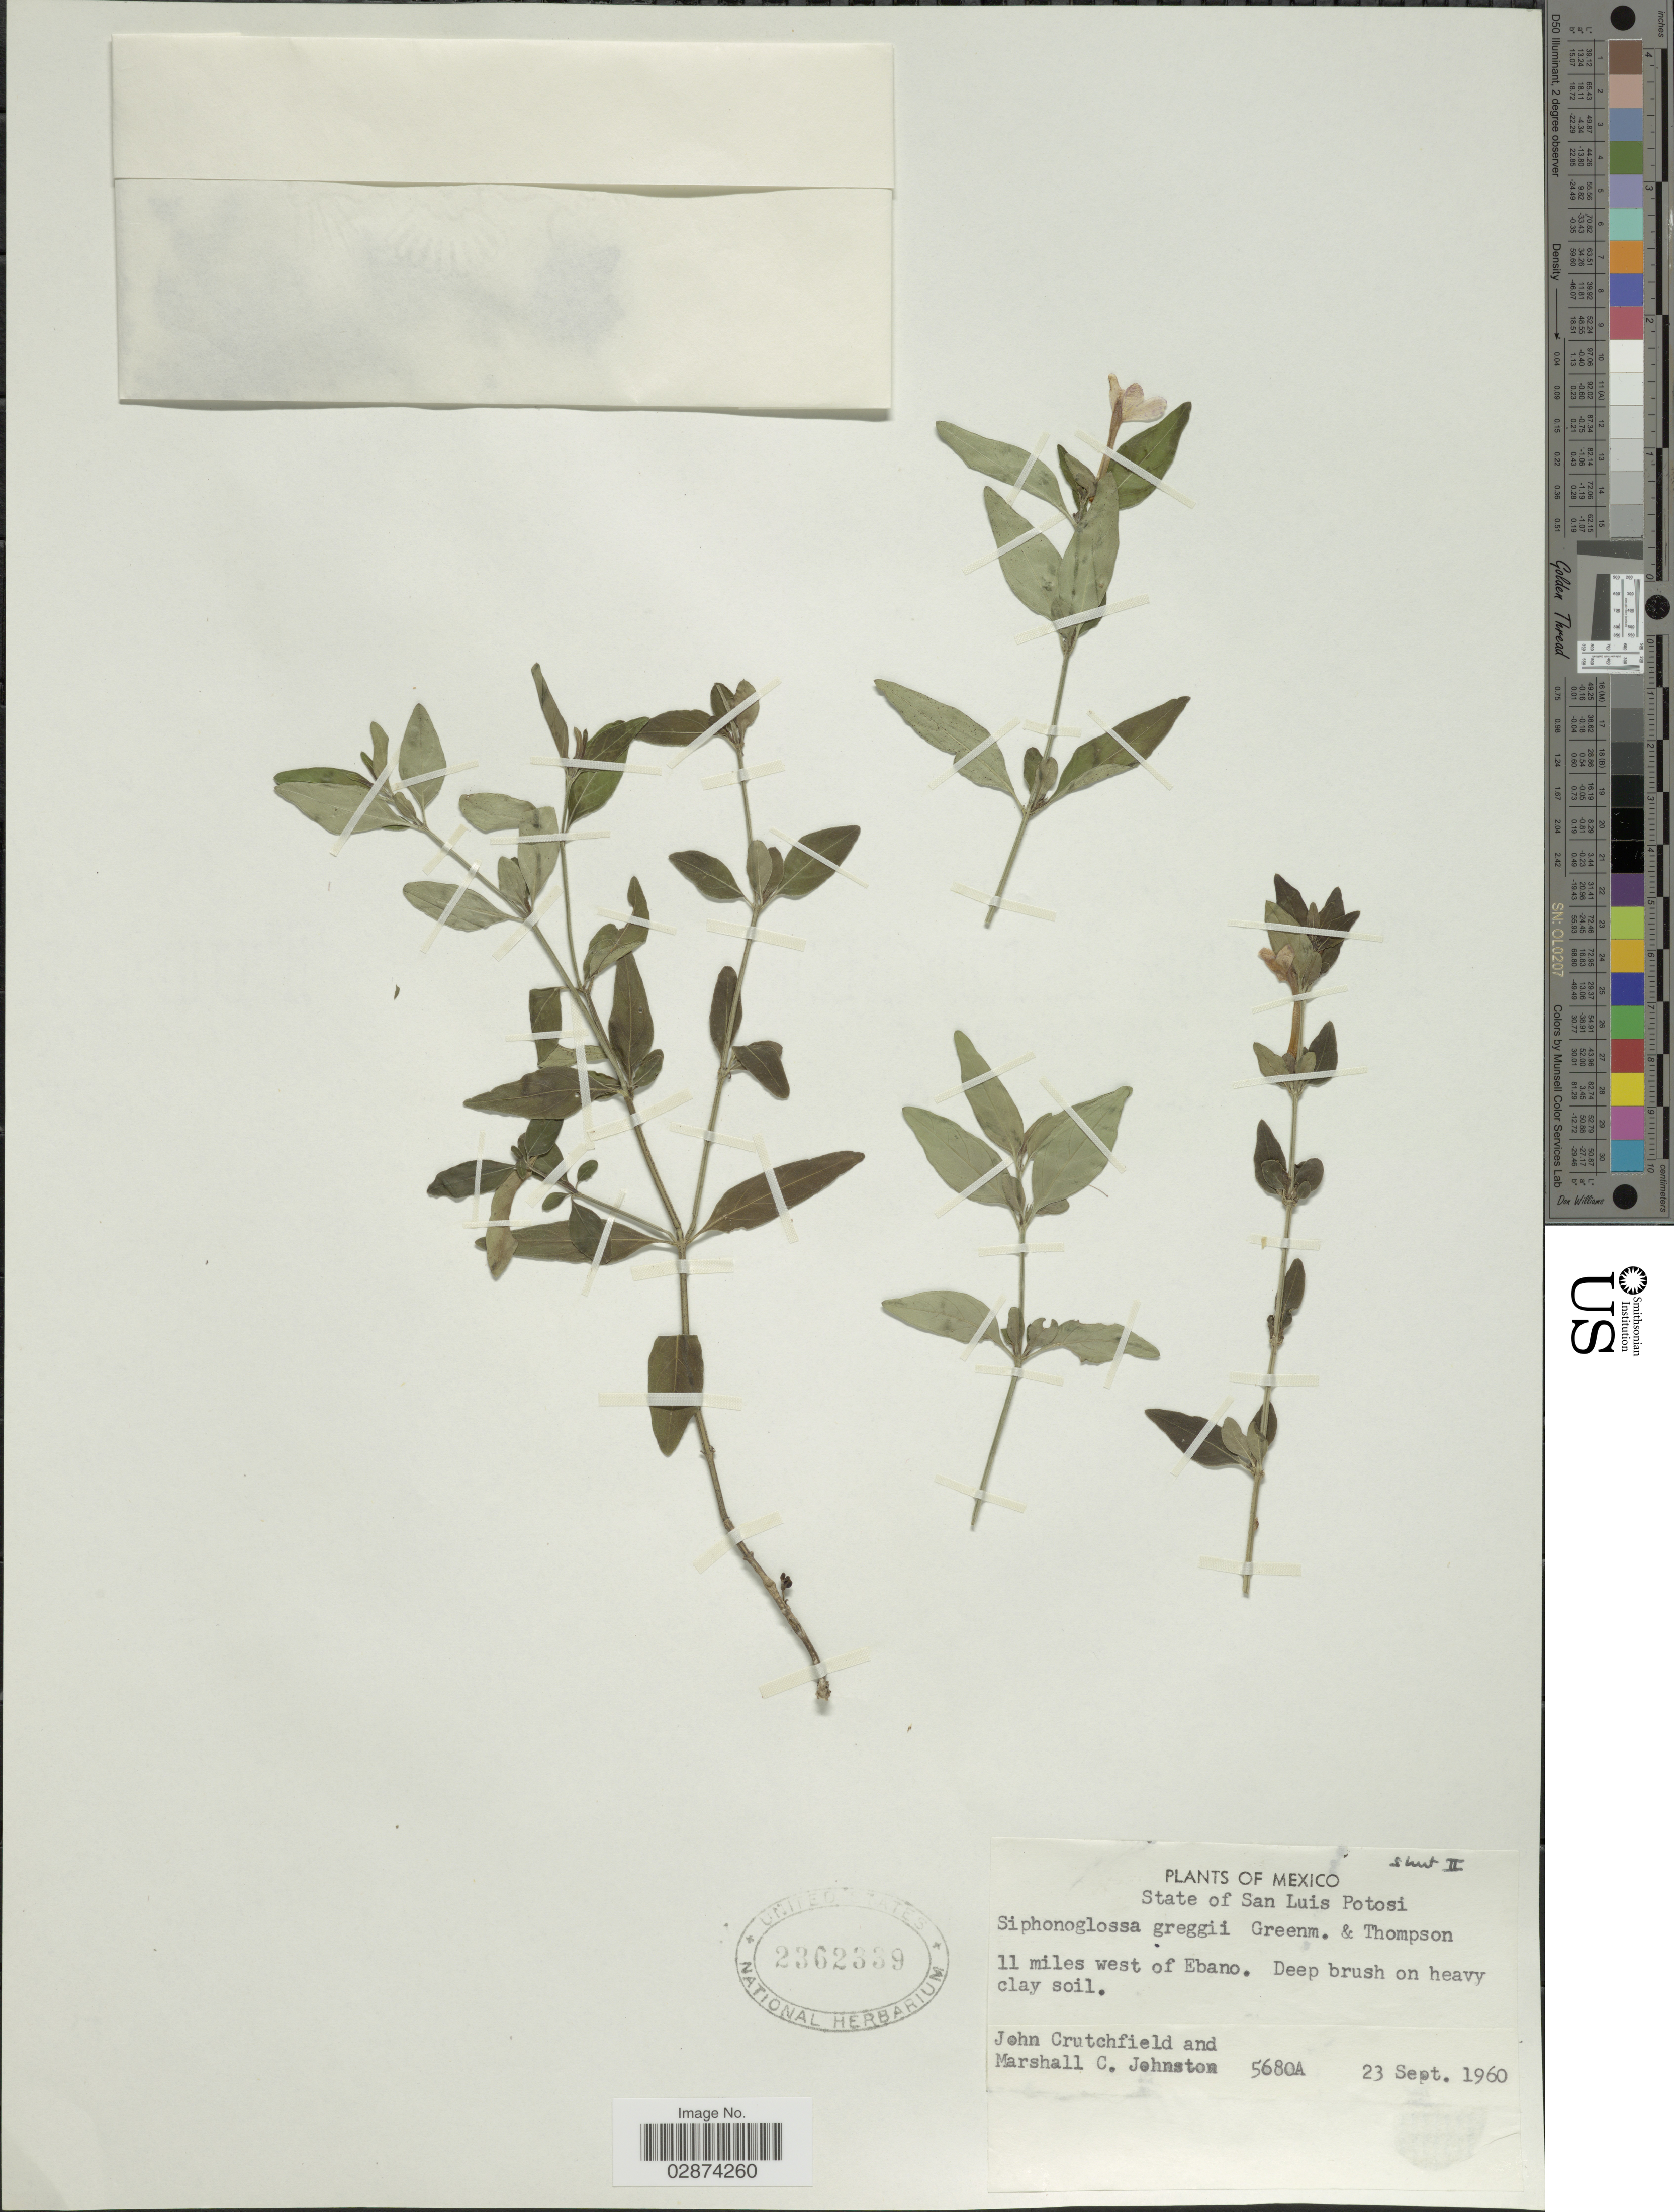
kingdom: Plantae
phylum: Tracheophyta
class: Magnoliopsida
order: Lamiales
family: Acanthaceae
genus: Justicia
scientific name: Justicia pilosella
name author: (Nees) Hilsenb.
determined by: Fisher, Amanda, (LOB), California State University, Long Beach (UNITED STATES)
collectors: J. Crutchfield & M. Johnston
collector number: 5680A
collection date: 1960-09-23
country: Mexico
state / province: San Luis Potosí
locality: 11 miles west of Ebano.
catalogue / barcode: US 2362339